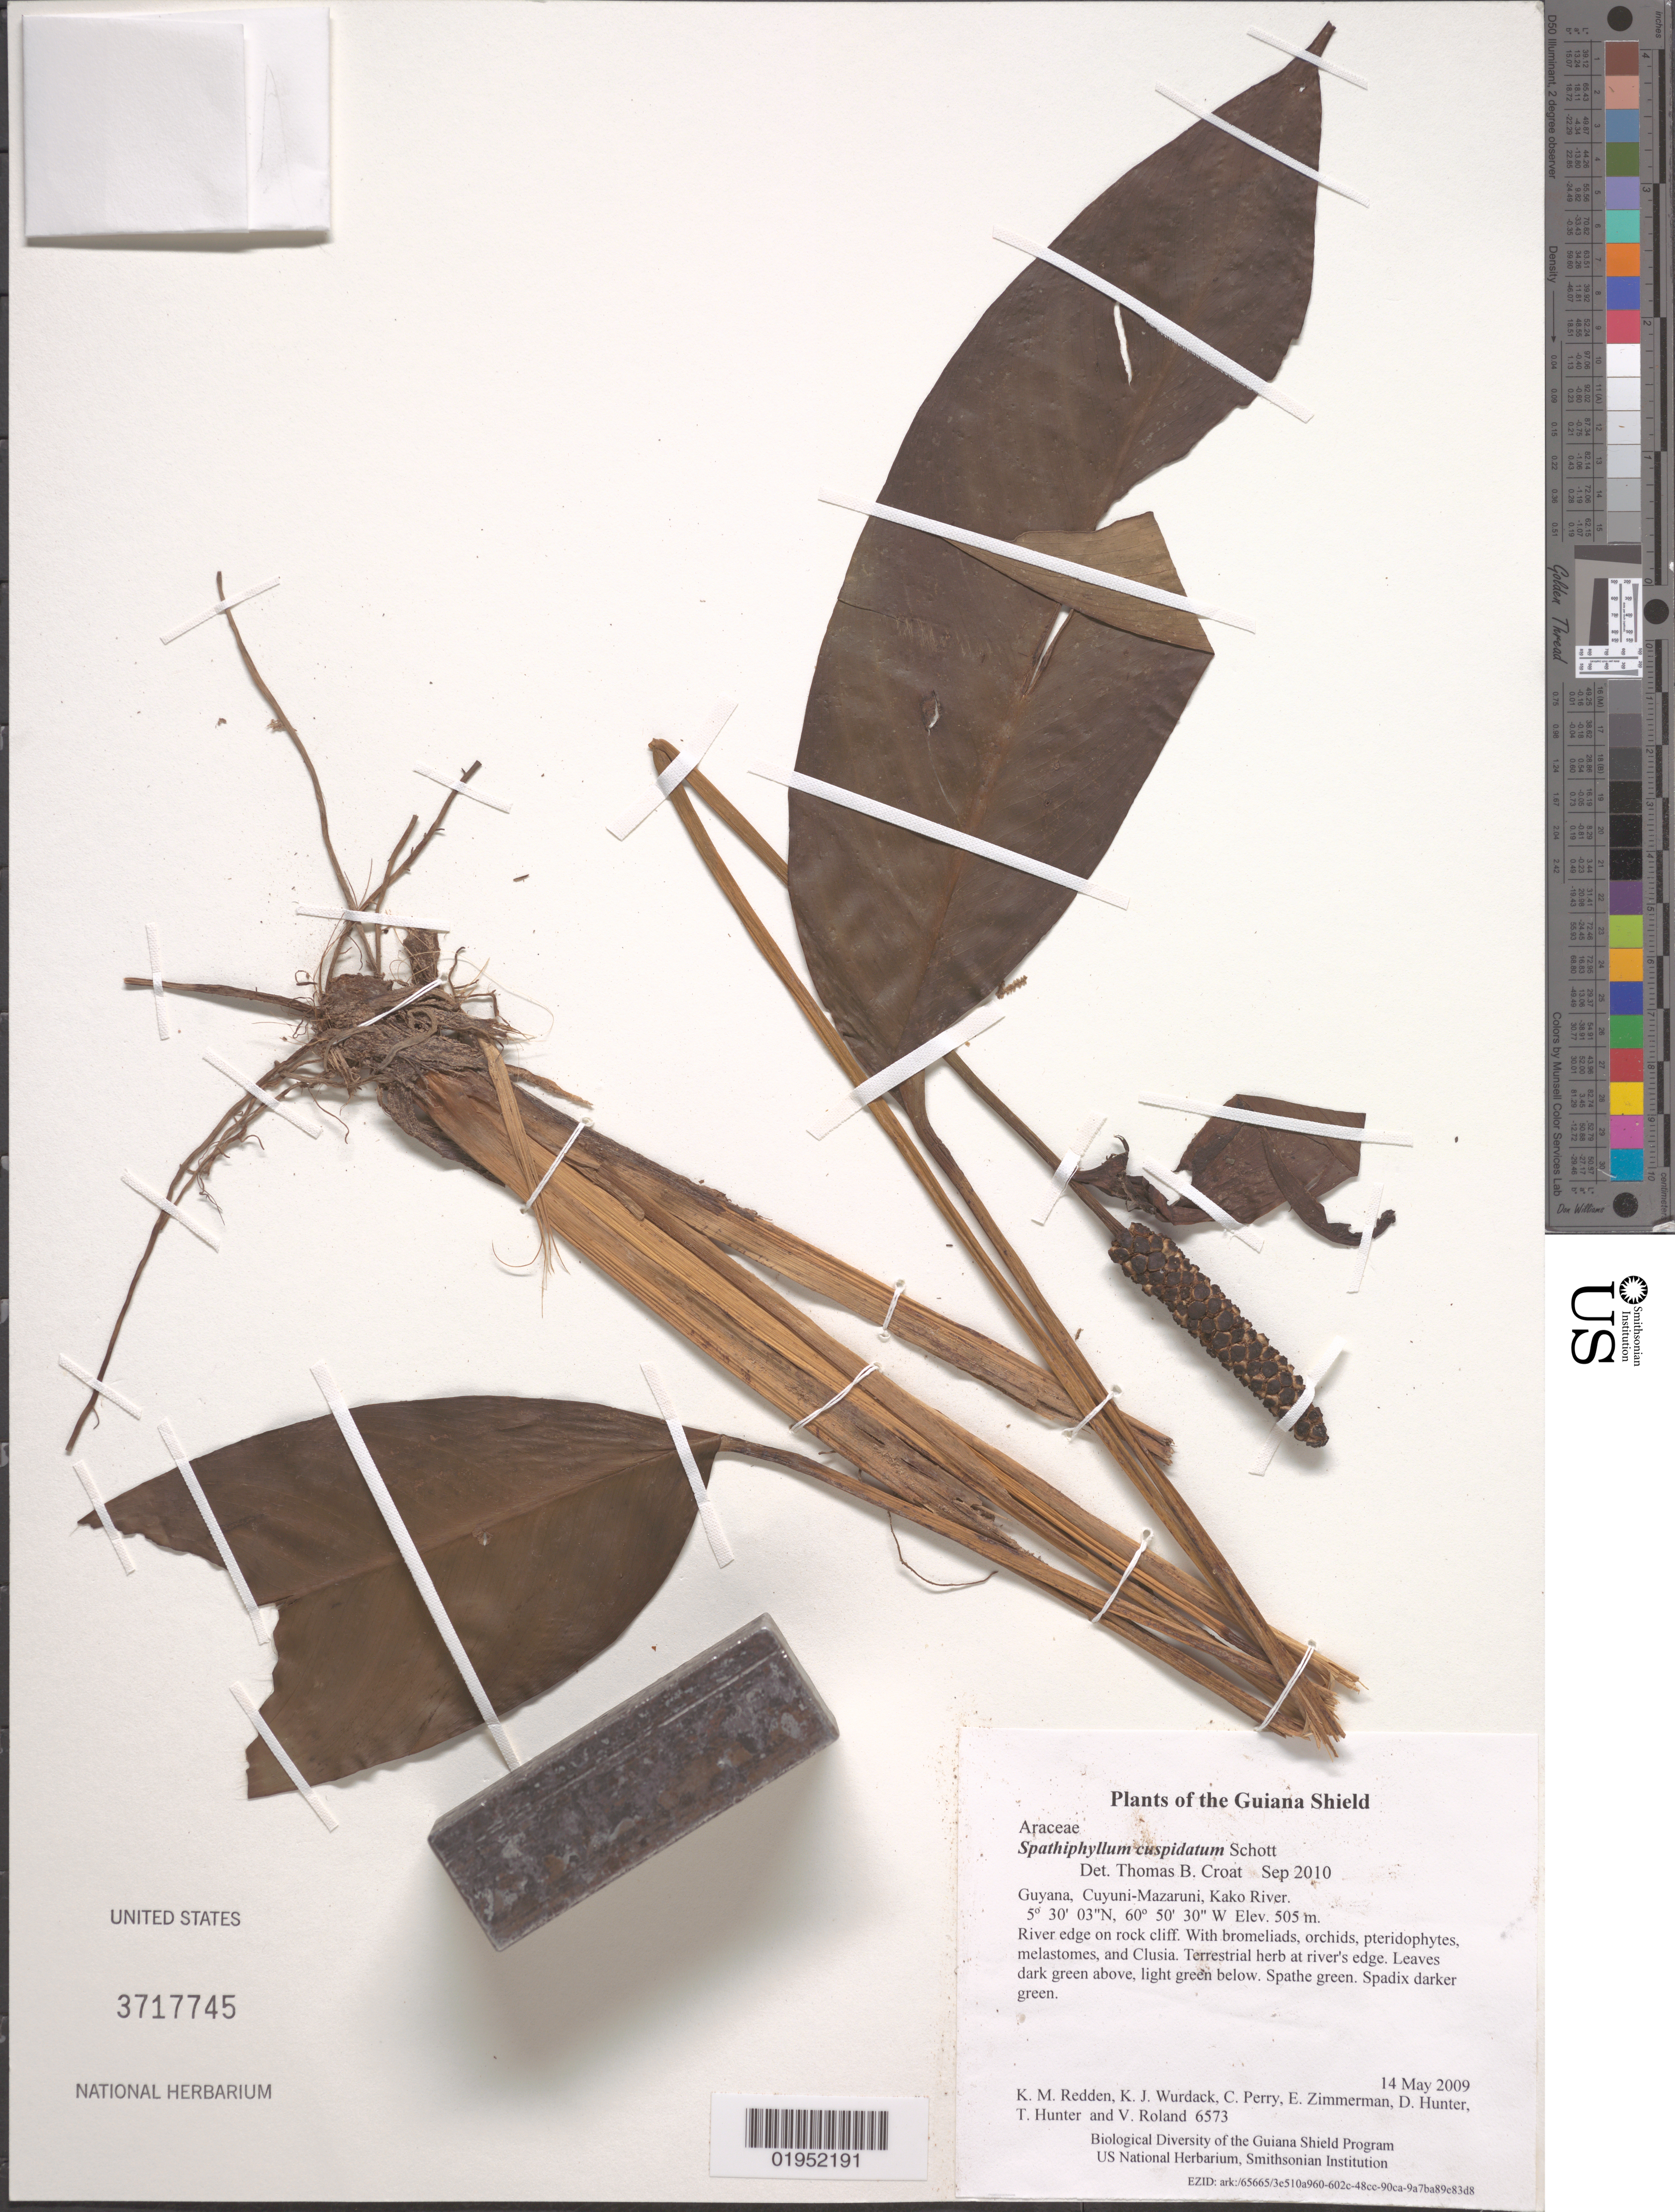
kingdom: Plantae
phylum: Tracheophyta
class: Liliopsida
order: Alismatales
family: Araceae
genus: Spathiphyllum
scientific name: Spathiphyllum cuspidatum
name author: Schott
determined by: Croat, Thomas B., Missouri Botanical Garden (MO)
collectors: K. M. Redden, K. Wurdack, C. Perry, E. Zimmerman, D. Hunter, T. Hunter & V. Roland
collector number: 6573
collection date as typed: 14 May 2009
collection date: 2009-05-14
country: Guyana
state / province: Cuyuni-Mazaruni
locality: Kako River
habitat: River edge on rock cliff. With bromeliads, orchids, pteridophytes, melastomes, and Clusia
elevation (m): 505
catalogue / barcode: US 3717745